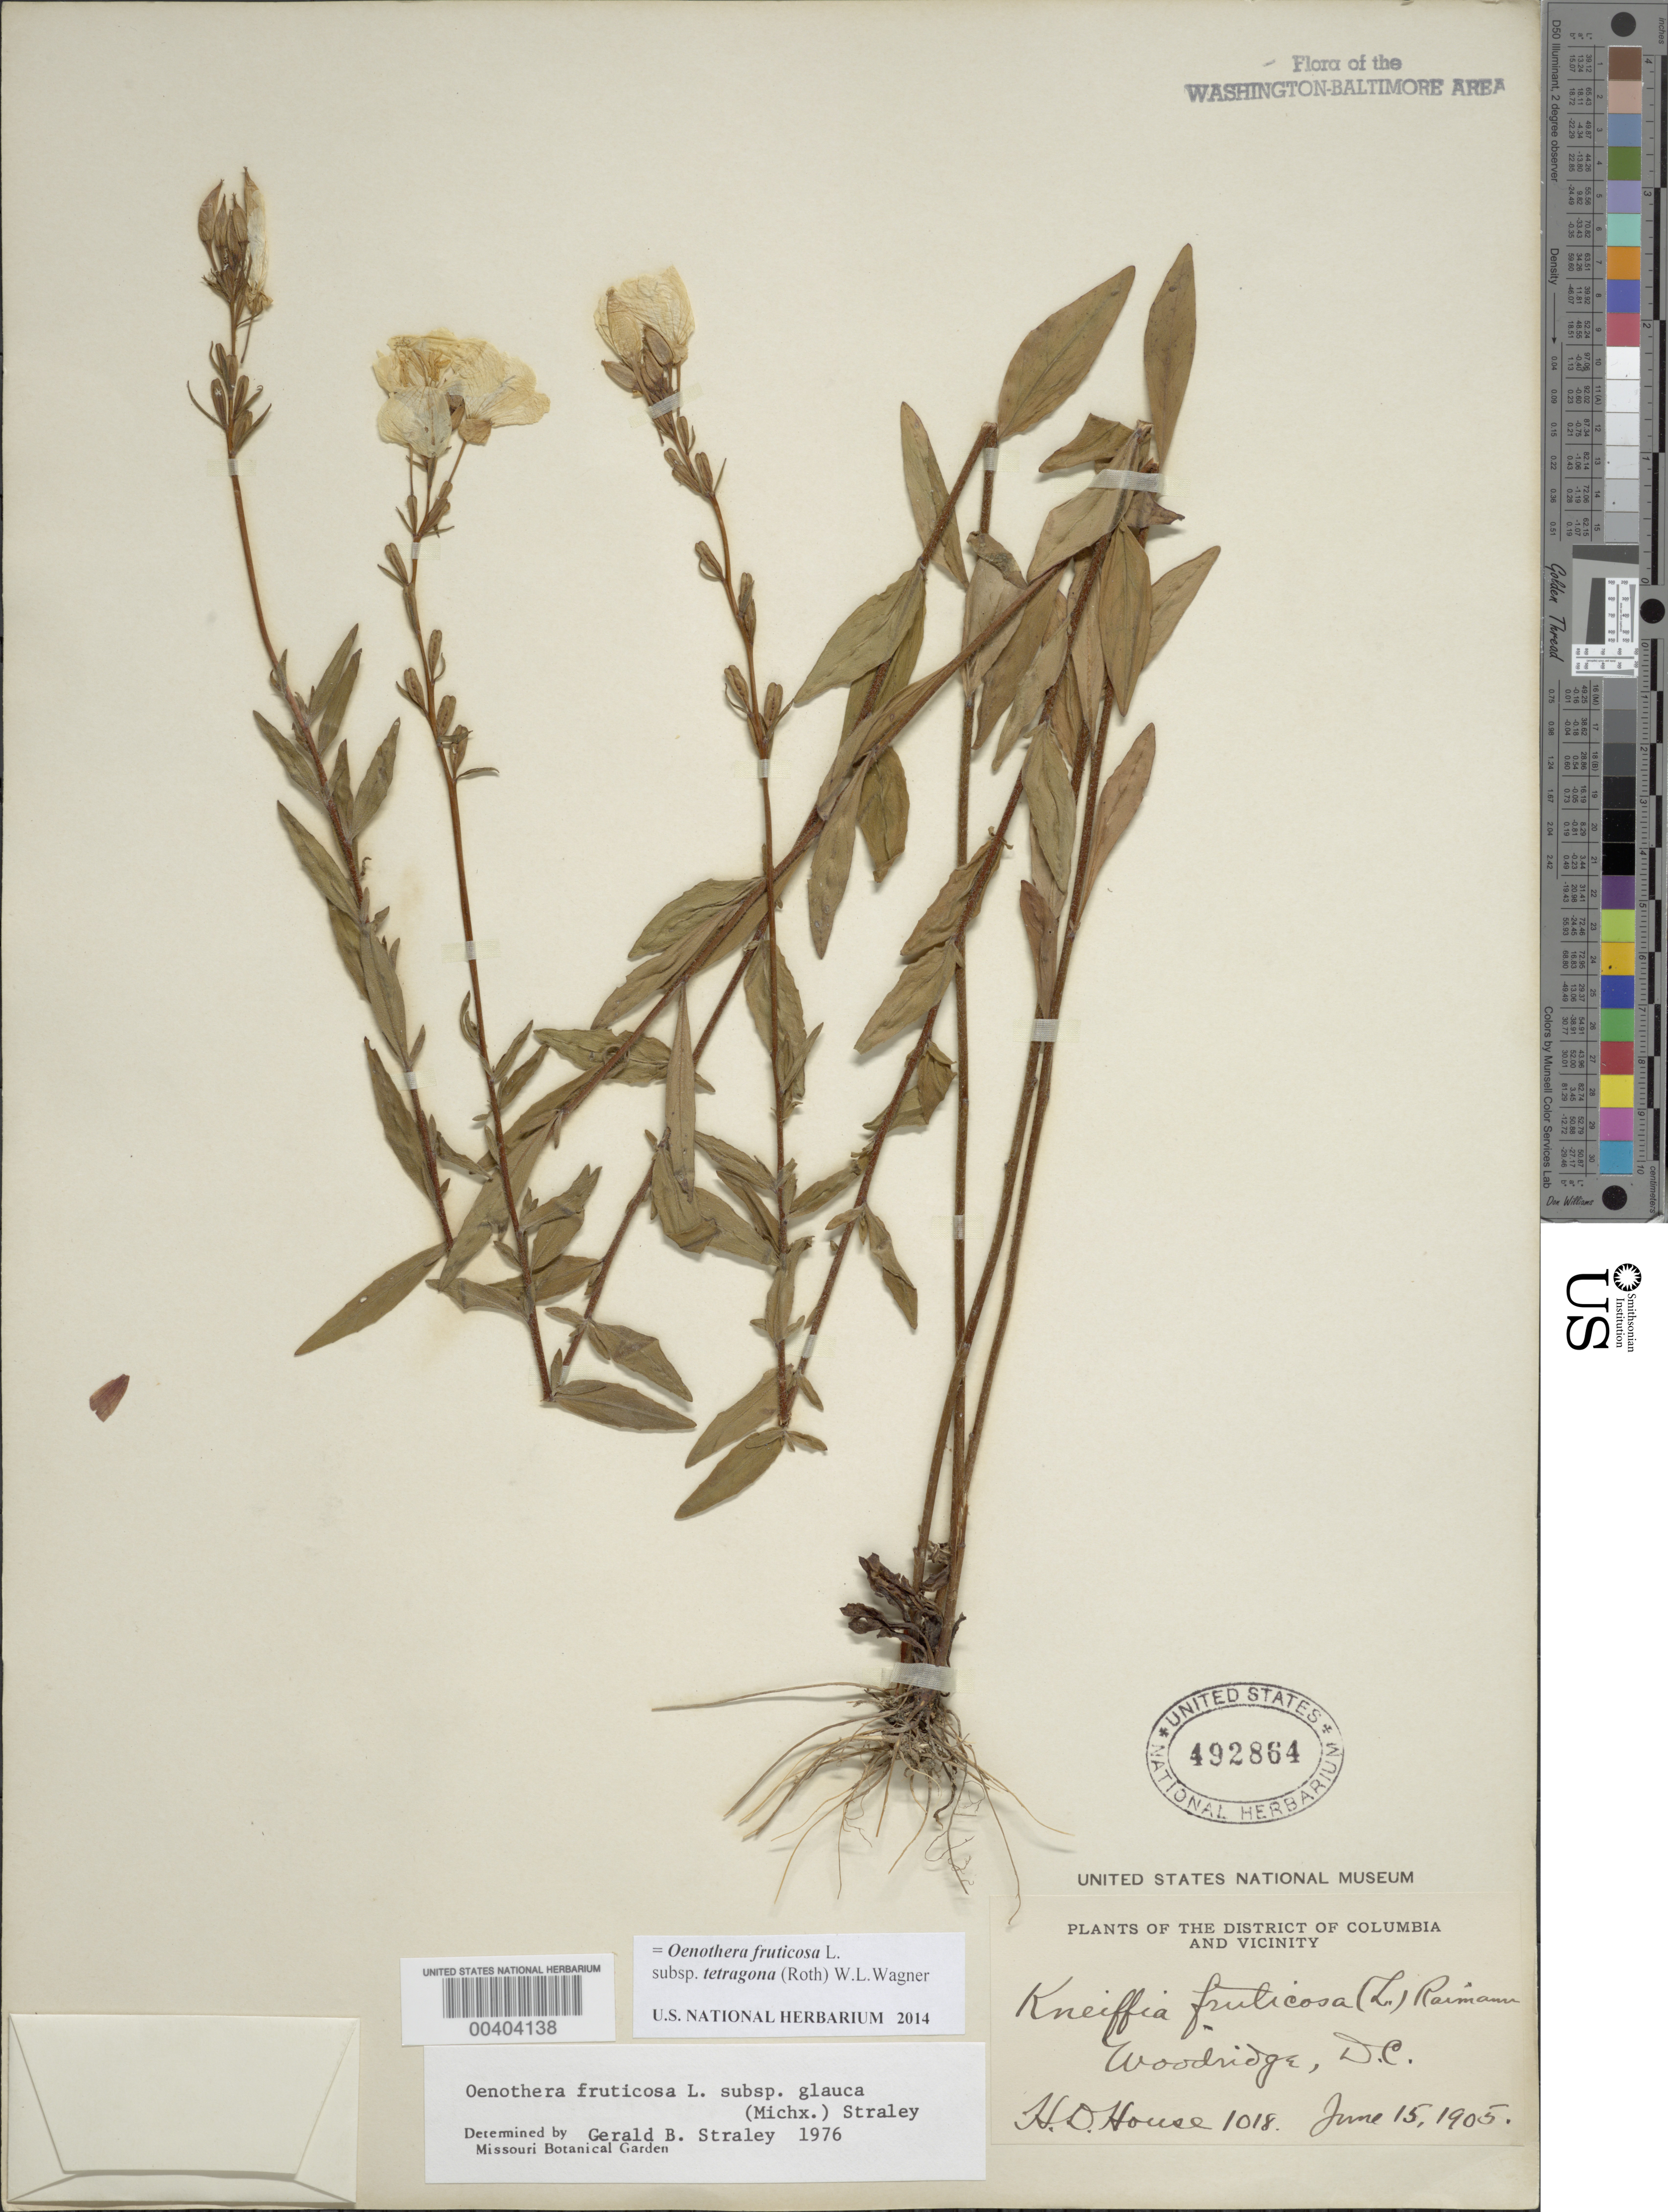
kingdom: Plantae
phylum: Tracheophyta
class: Magnoliopsida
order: Myrtales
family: Onagraceae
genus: Oenothera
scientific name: Oenothera fruticosa subsp. tetragona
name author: (Roth) W.L. Wagner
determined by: Wagner, W. L., (BOT), Smithsonian Institution - National Museum of Natural History (UNITED STATES)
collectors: H. D. House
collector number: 1018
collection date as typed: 15 Jun 1905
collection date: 1905-06-15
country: United States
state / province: District of Columbia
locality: Woodridge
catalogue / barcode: US 492864